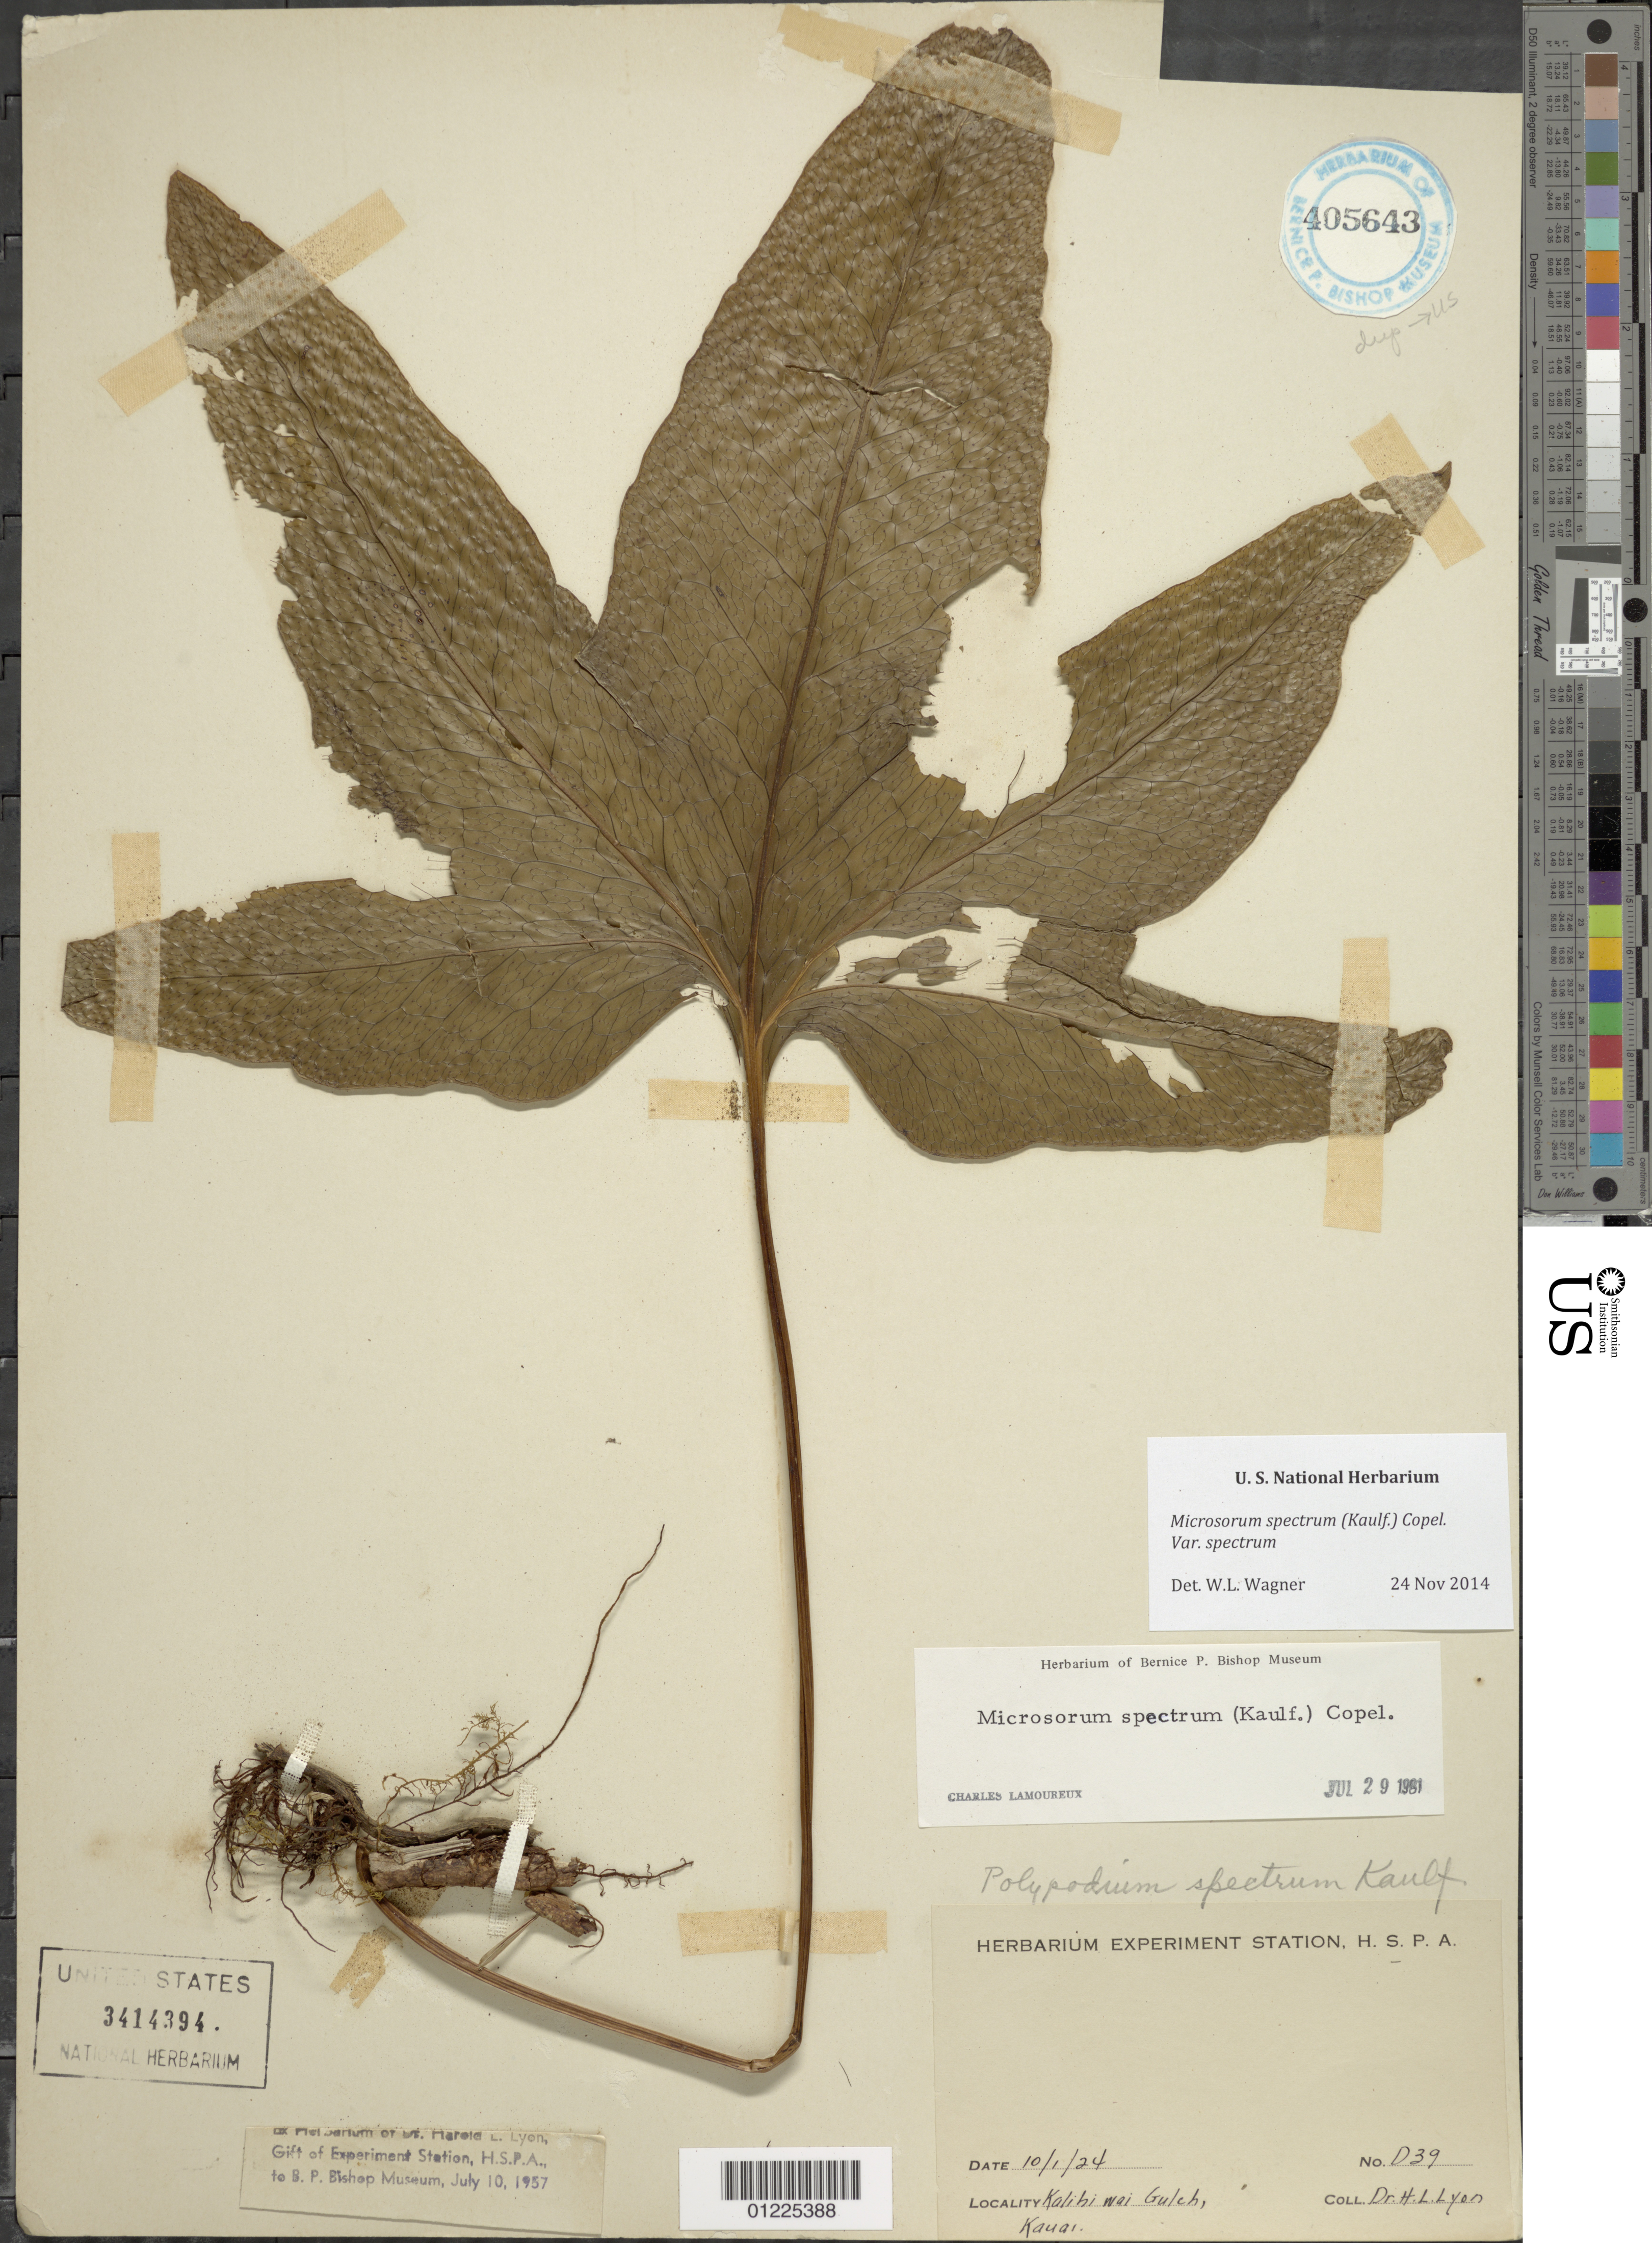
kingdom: Plantae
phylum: Tracheophyta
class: Polypodiopsida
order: Polypodiales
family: Polypodiaceae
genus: Microsorum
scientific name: Microsorum spectrum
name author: (Kaulf.) Copel.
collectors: H. Lyon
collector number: D39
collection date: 1924-10-01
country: United States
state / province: Hawaii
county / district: Kaui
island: Kaua'i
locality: Kalihi wai Gulch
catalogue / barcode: US 3414394